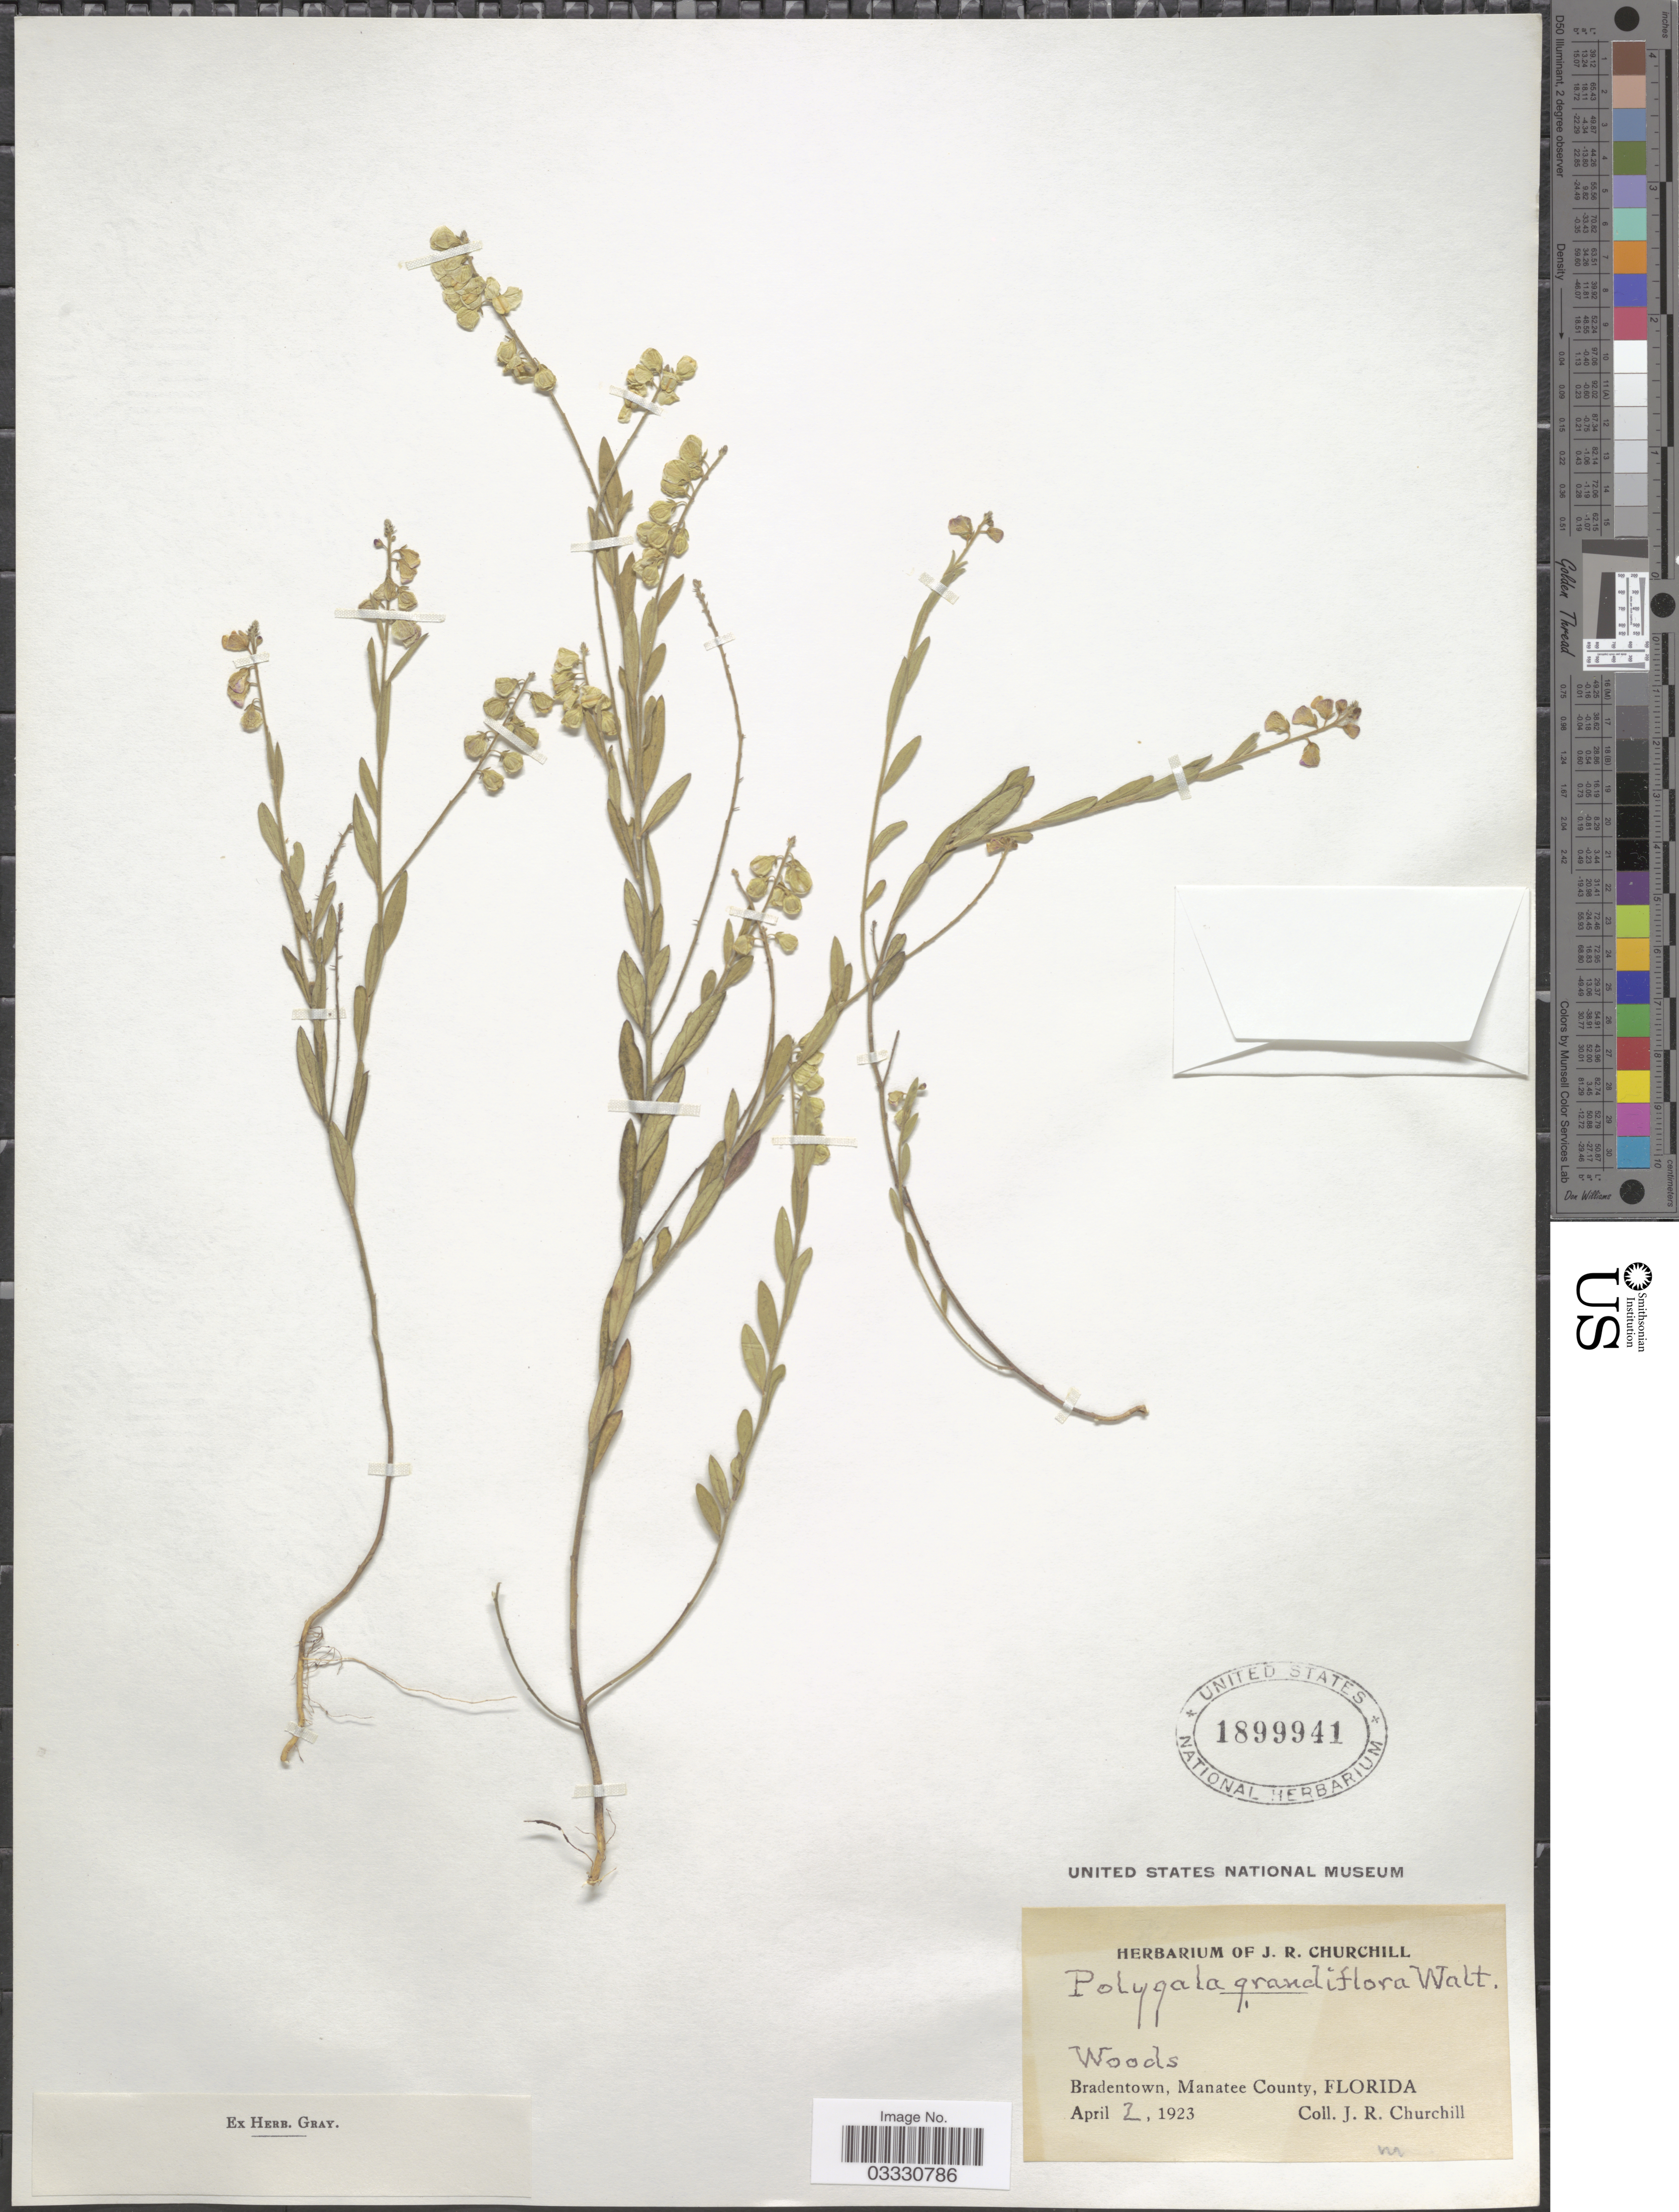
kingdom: Plantae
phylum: Tracheophyta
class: Magnoliopsida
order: Fabales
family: Polygalaceae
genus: Asemeia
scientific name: Asemeia grandiflora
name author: (Walter) Small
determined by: Strong, Mark T., (BOT), Smithsonian Institution - National Museum of Natural History (UNITED STATES)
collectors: J. Churchill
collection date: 1923-04-02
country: United States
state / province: Florida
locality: Woods. Bradentown, Manatee County.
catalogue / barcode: US 1899941